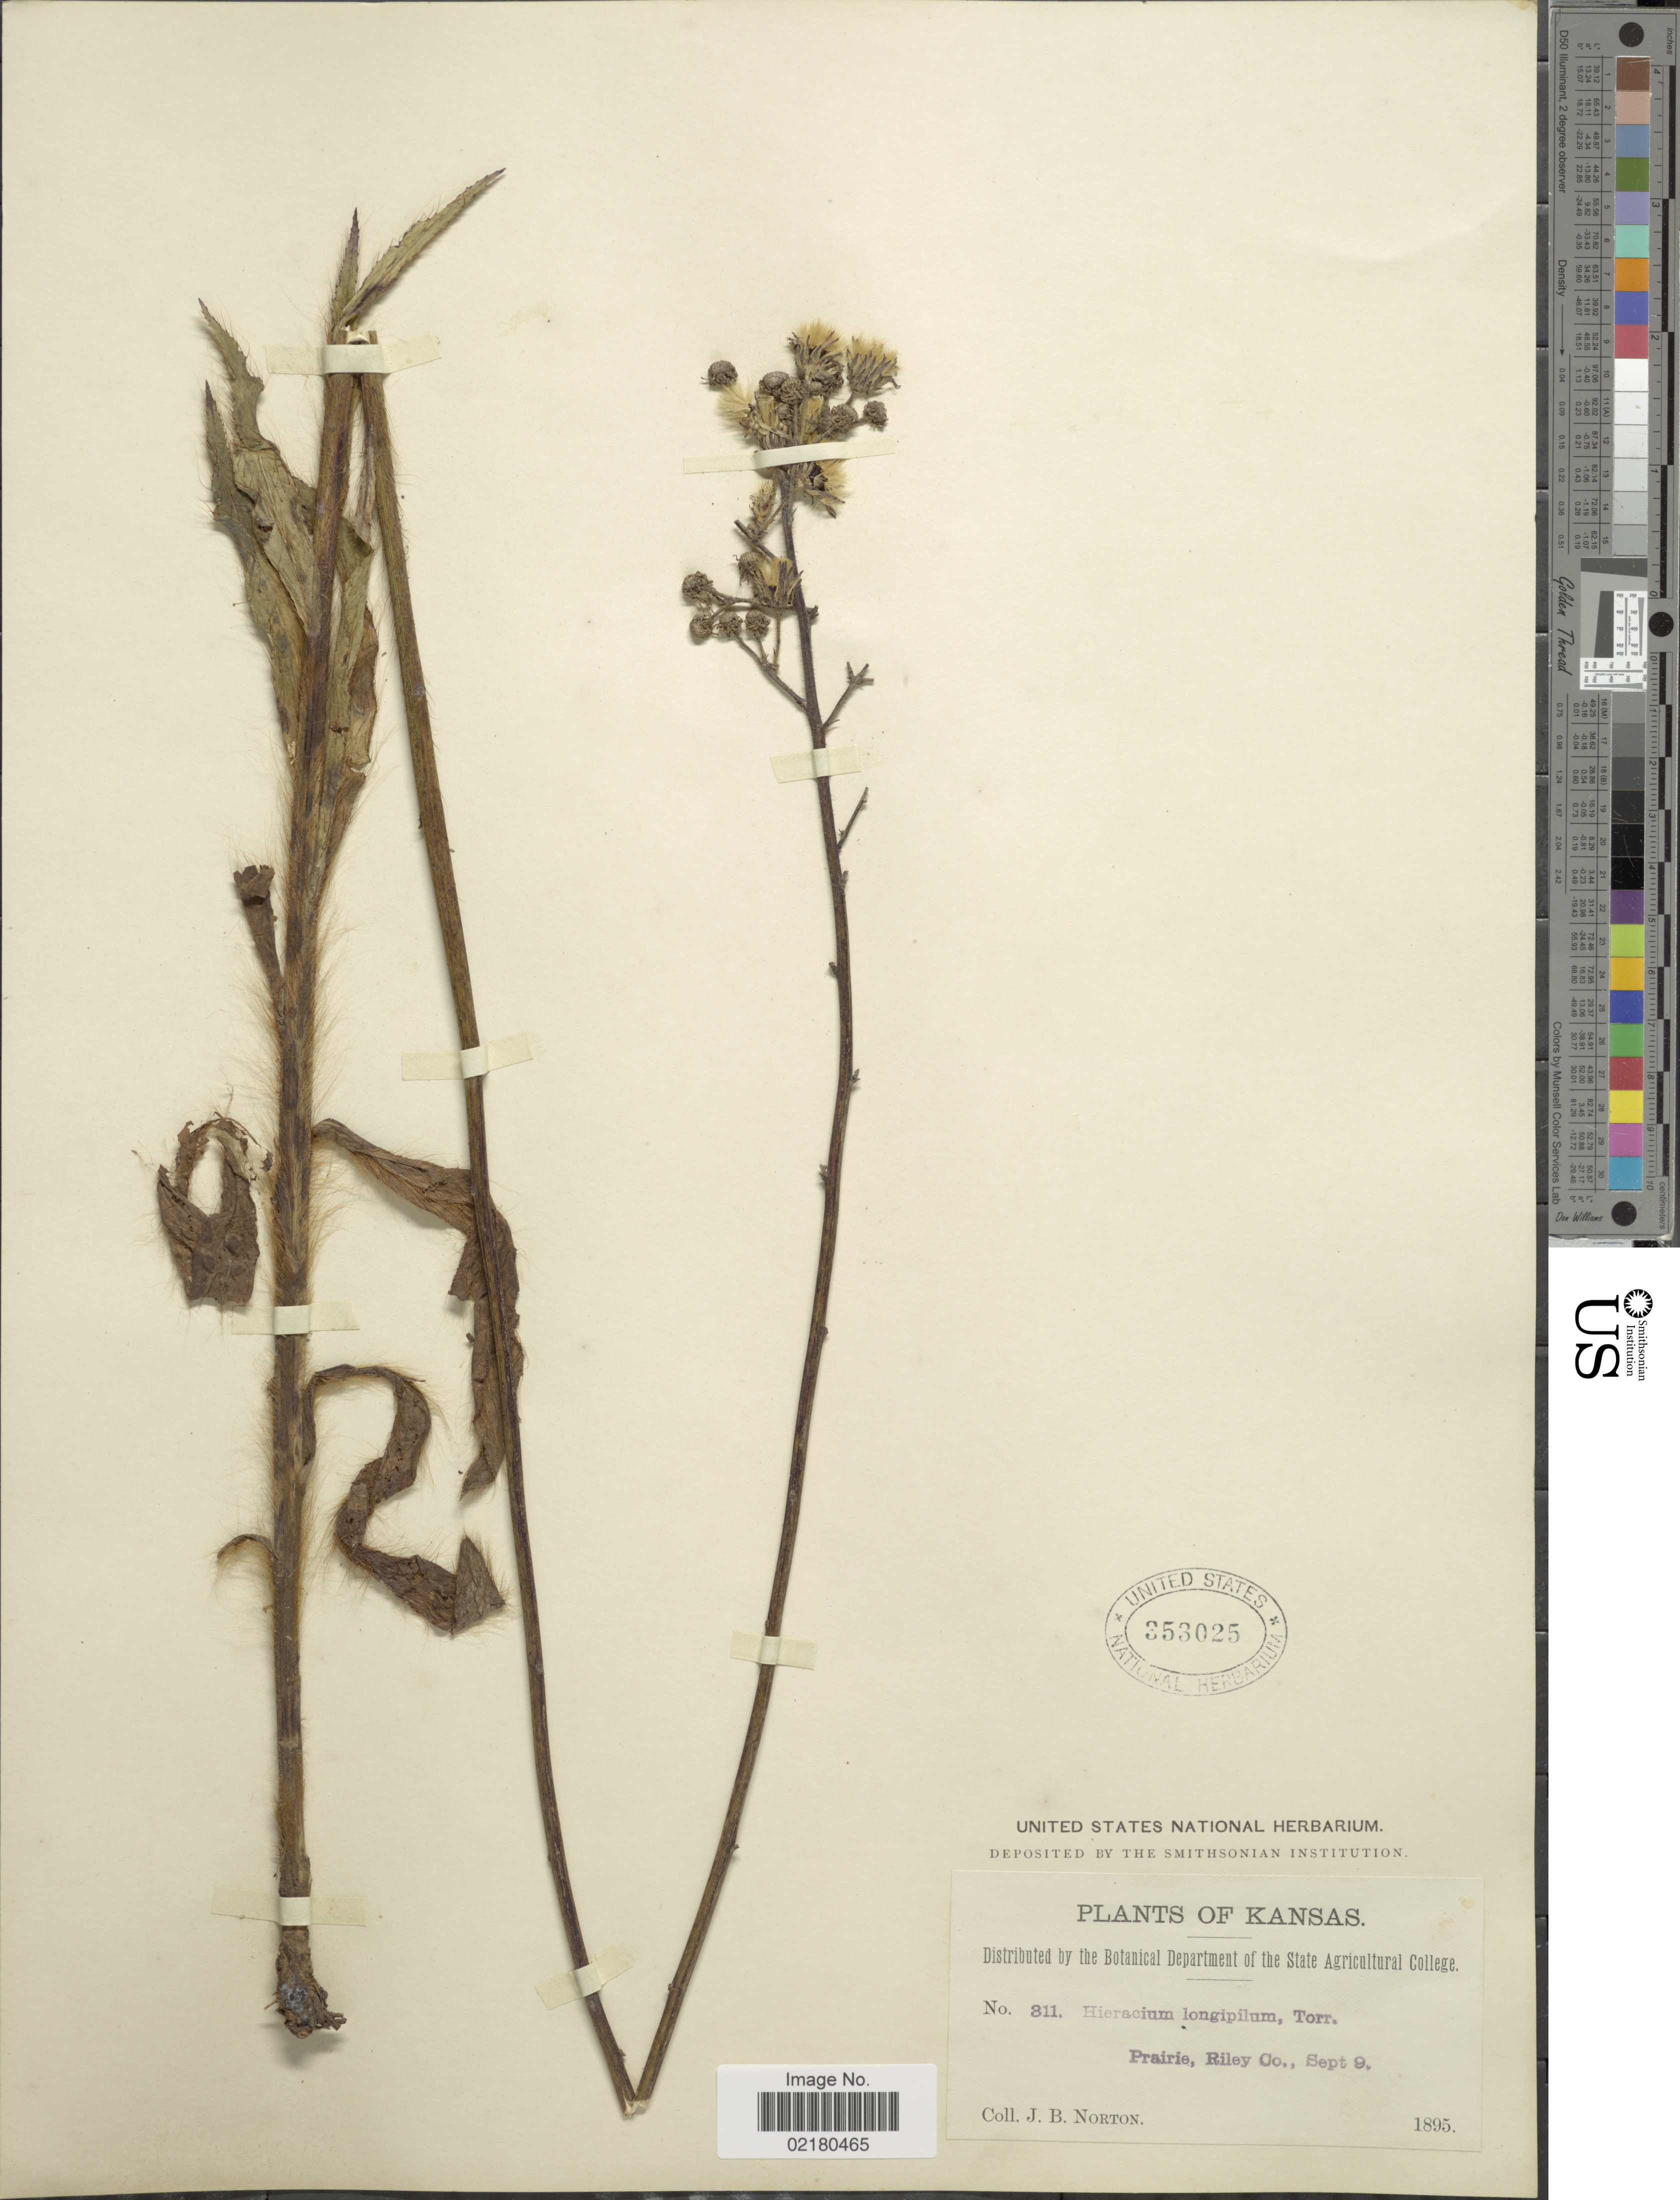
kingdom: Plantae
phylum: Tracheophyta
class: Magnoliopsida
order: Asterales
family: Asteraceae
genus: Hieracium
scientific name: Hieracium longipilum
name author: Torr. ex Hook.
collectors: J. B. Norton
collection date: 1895-09-09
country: United States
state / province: Kansas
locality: Prairie, Riley Co.,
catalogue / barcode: US 353025